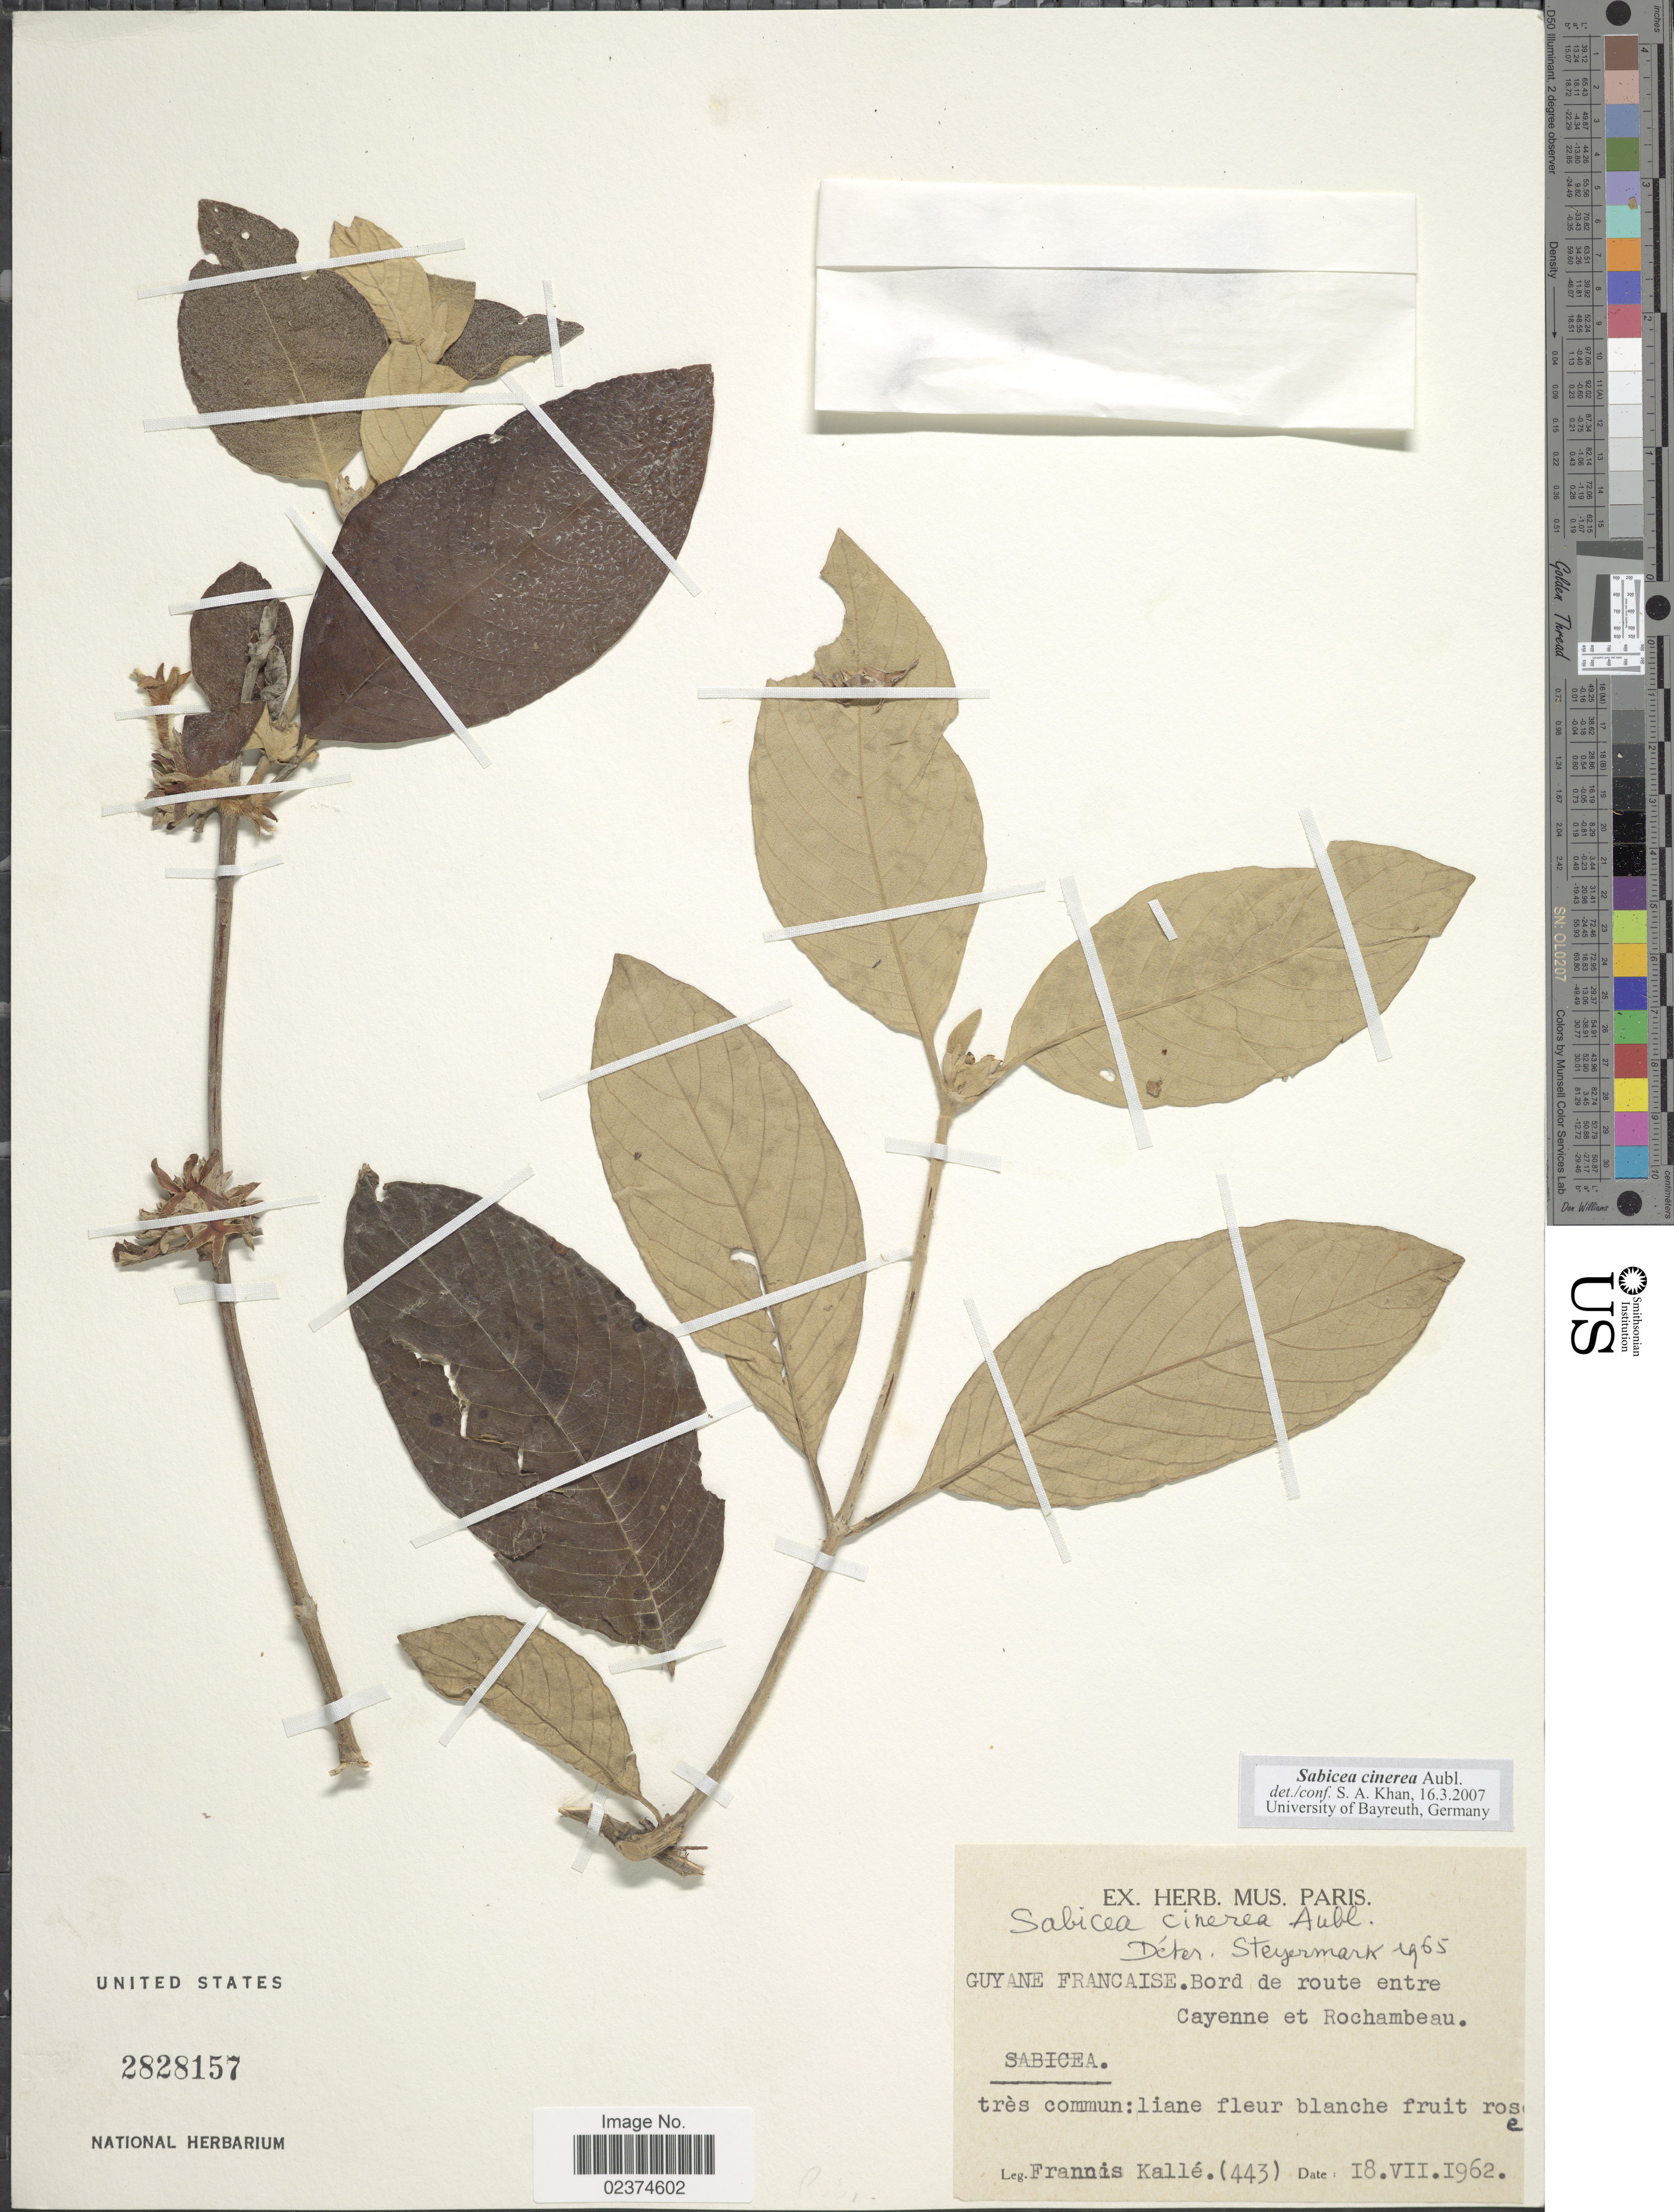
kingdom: Plantae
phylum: Tracheophyta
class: Magnoliopsida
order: Gentianales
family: Rubiaceae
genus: Sabicea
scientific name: Sabicea cinerea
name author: Aubl.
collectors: F. Kallé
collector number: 443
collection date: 1962-07-18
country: French Guiana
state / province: Cayenne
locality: Bord de route entre Cayenne et Rochambeau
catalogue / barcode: US 2828157